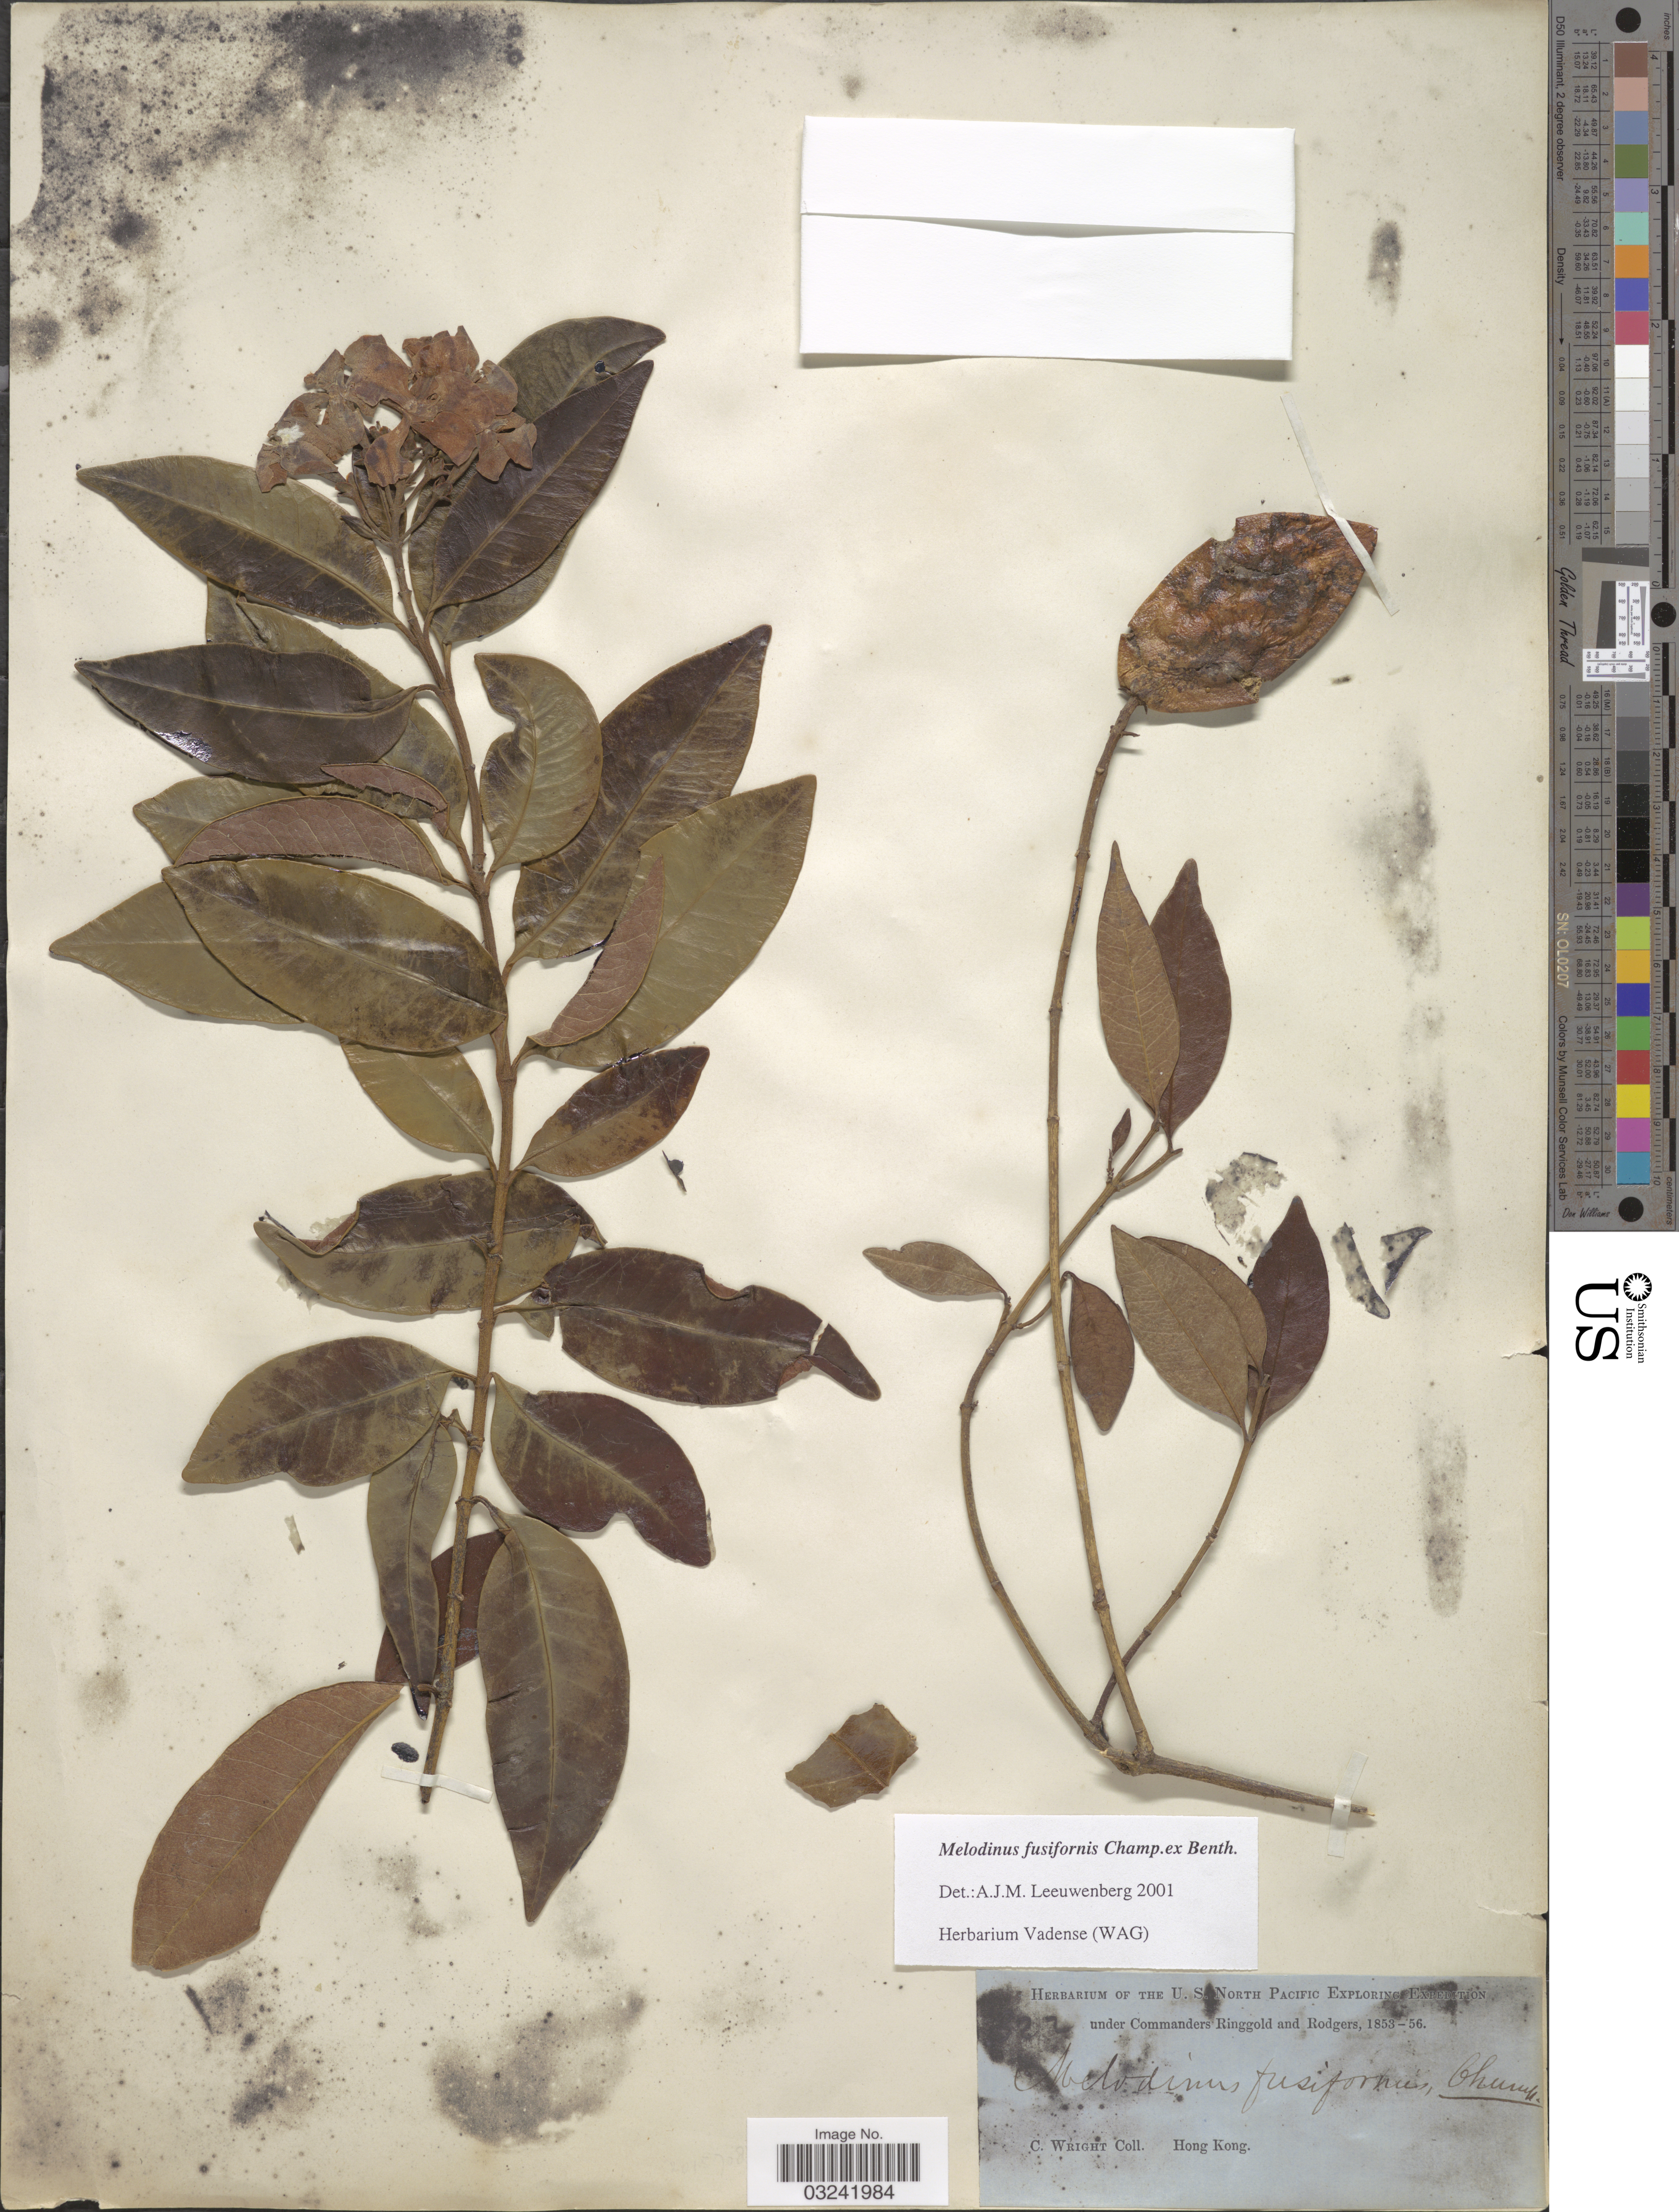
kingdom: Plantae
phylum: Tracheophyta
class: Magnoliopsida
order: Gentianales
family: Apocynaceae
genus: Melodinus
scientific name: Melodinus acutiflorus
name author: F. Muell.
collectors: C. Wright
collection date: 1853/1856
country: China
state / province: Hong Kong